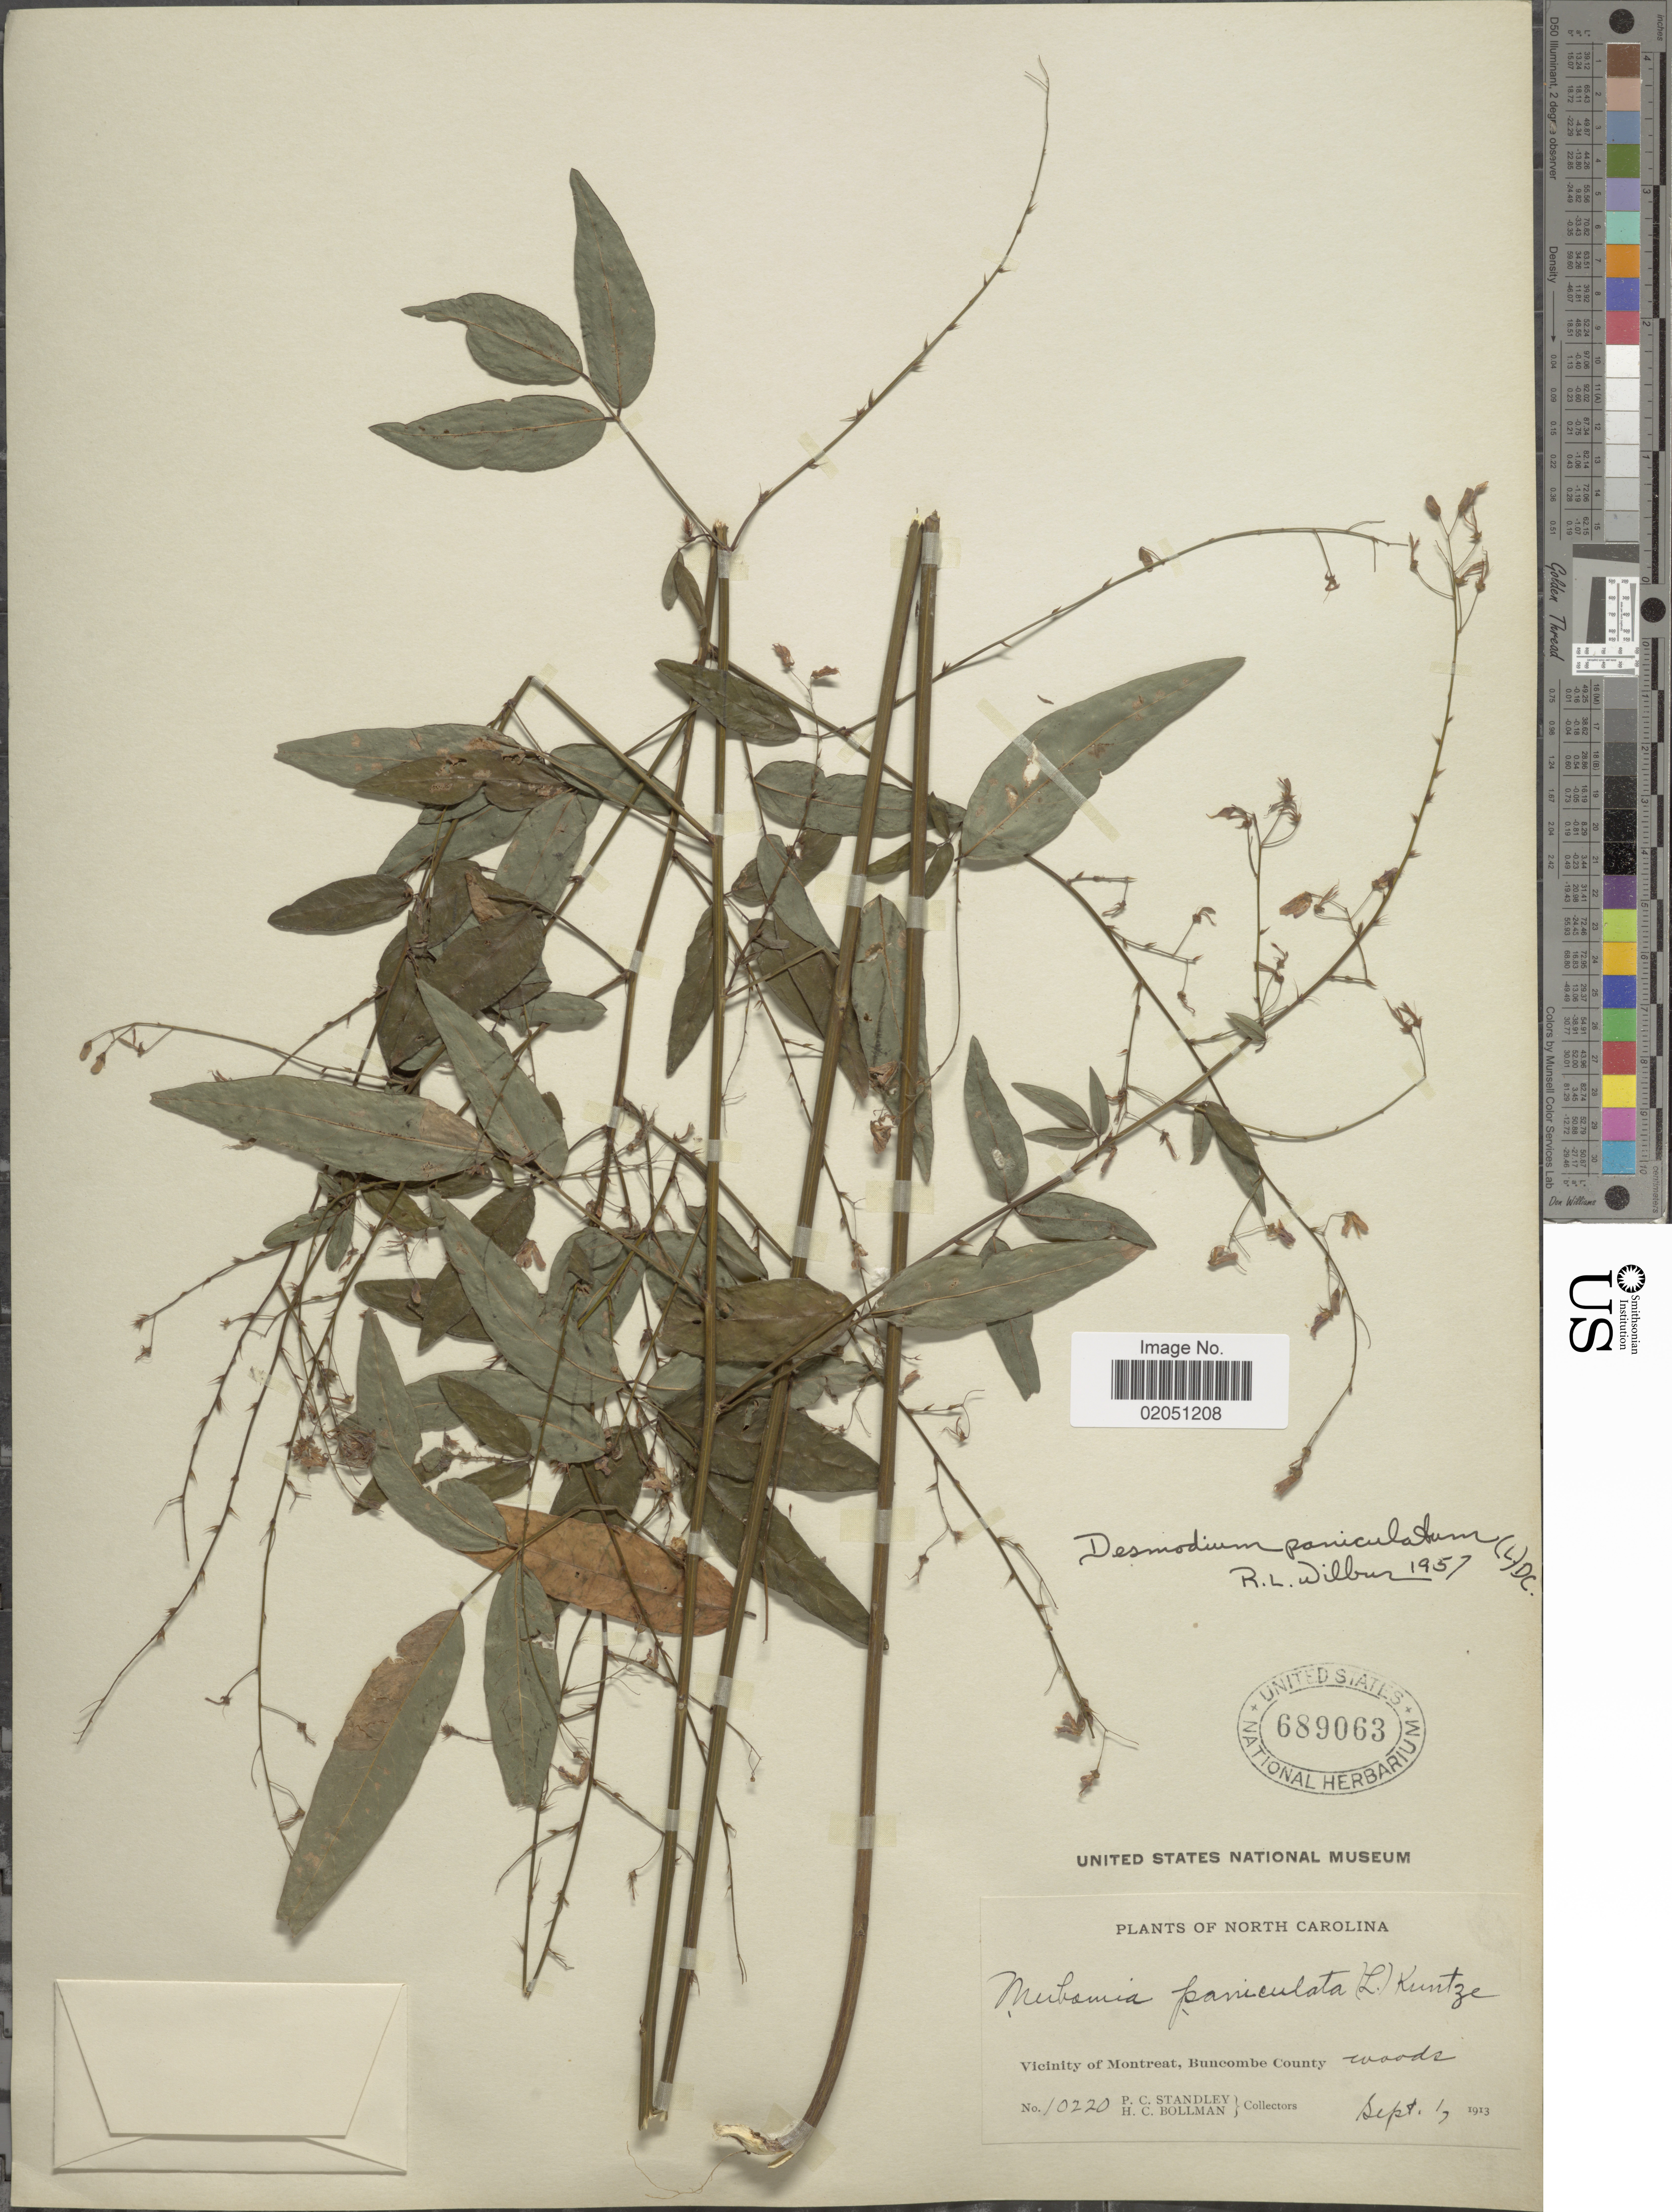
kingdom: Plantae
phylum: Tracheophyta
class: Magnoliopsida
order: Fabales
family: Fabaceae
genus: Desmodium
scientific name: Desmodium paniculatum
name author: (L.) DC.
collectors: P. C. Standley & H. C. Bollman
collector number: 10220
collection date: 1913-09-01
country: United States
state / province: North Carolina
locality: Vicinity of Montreat, Buncombe County, woods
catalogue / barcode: US 689063